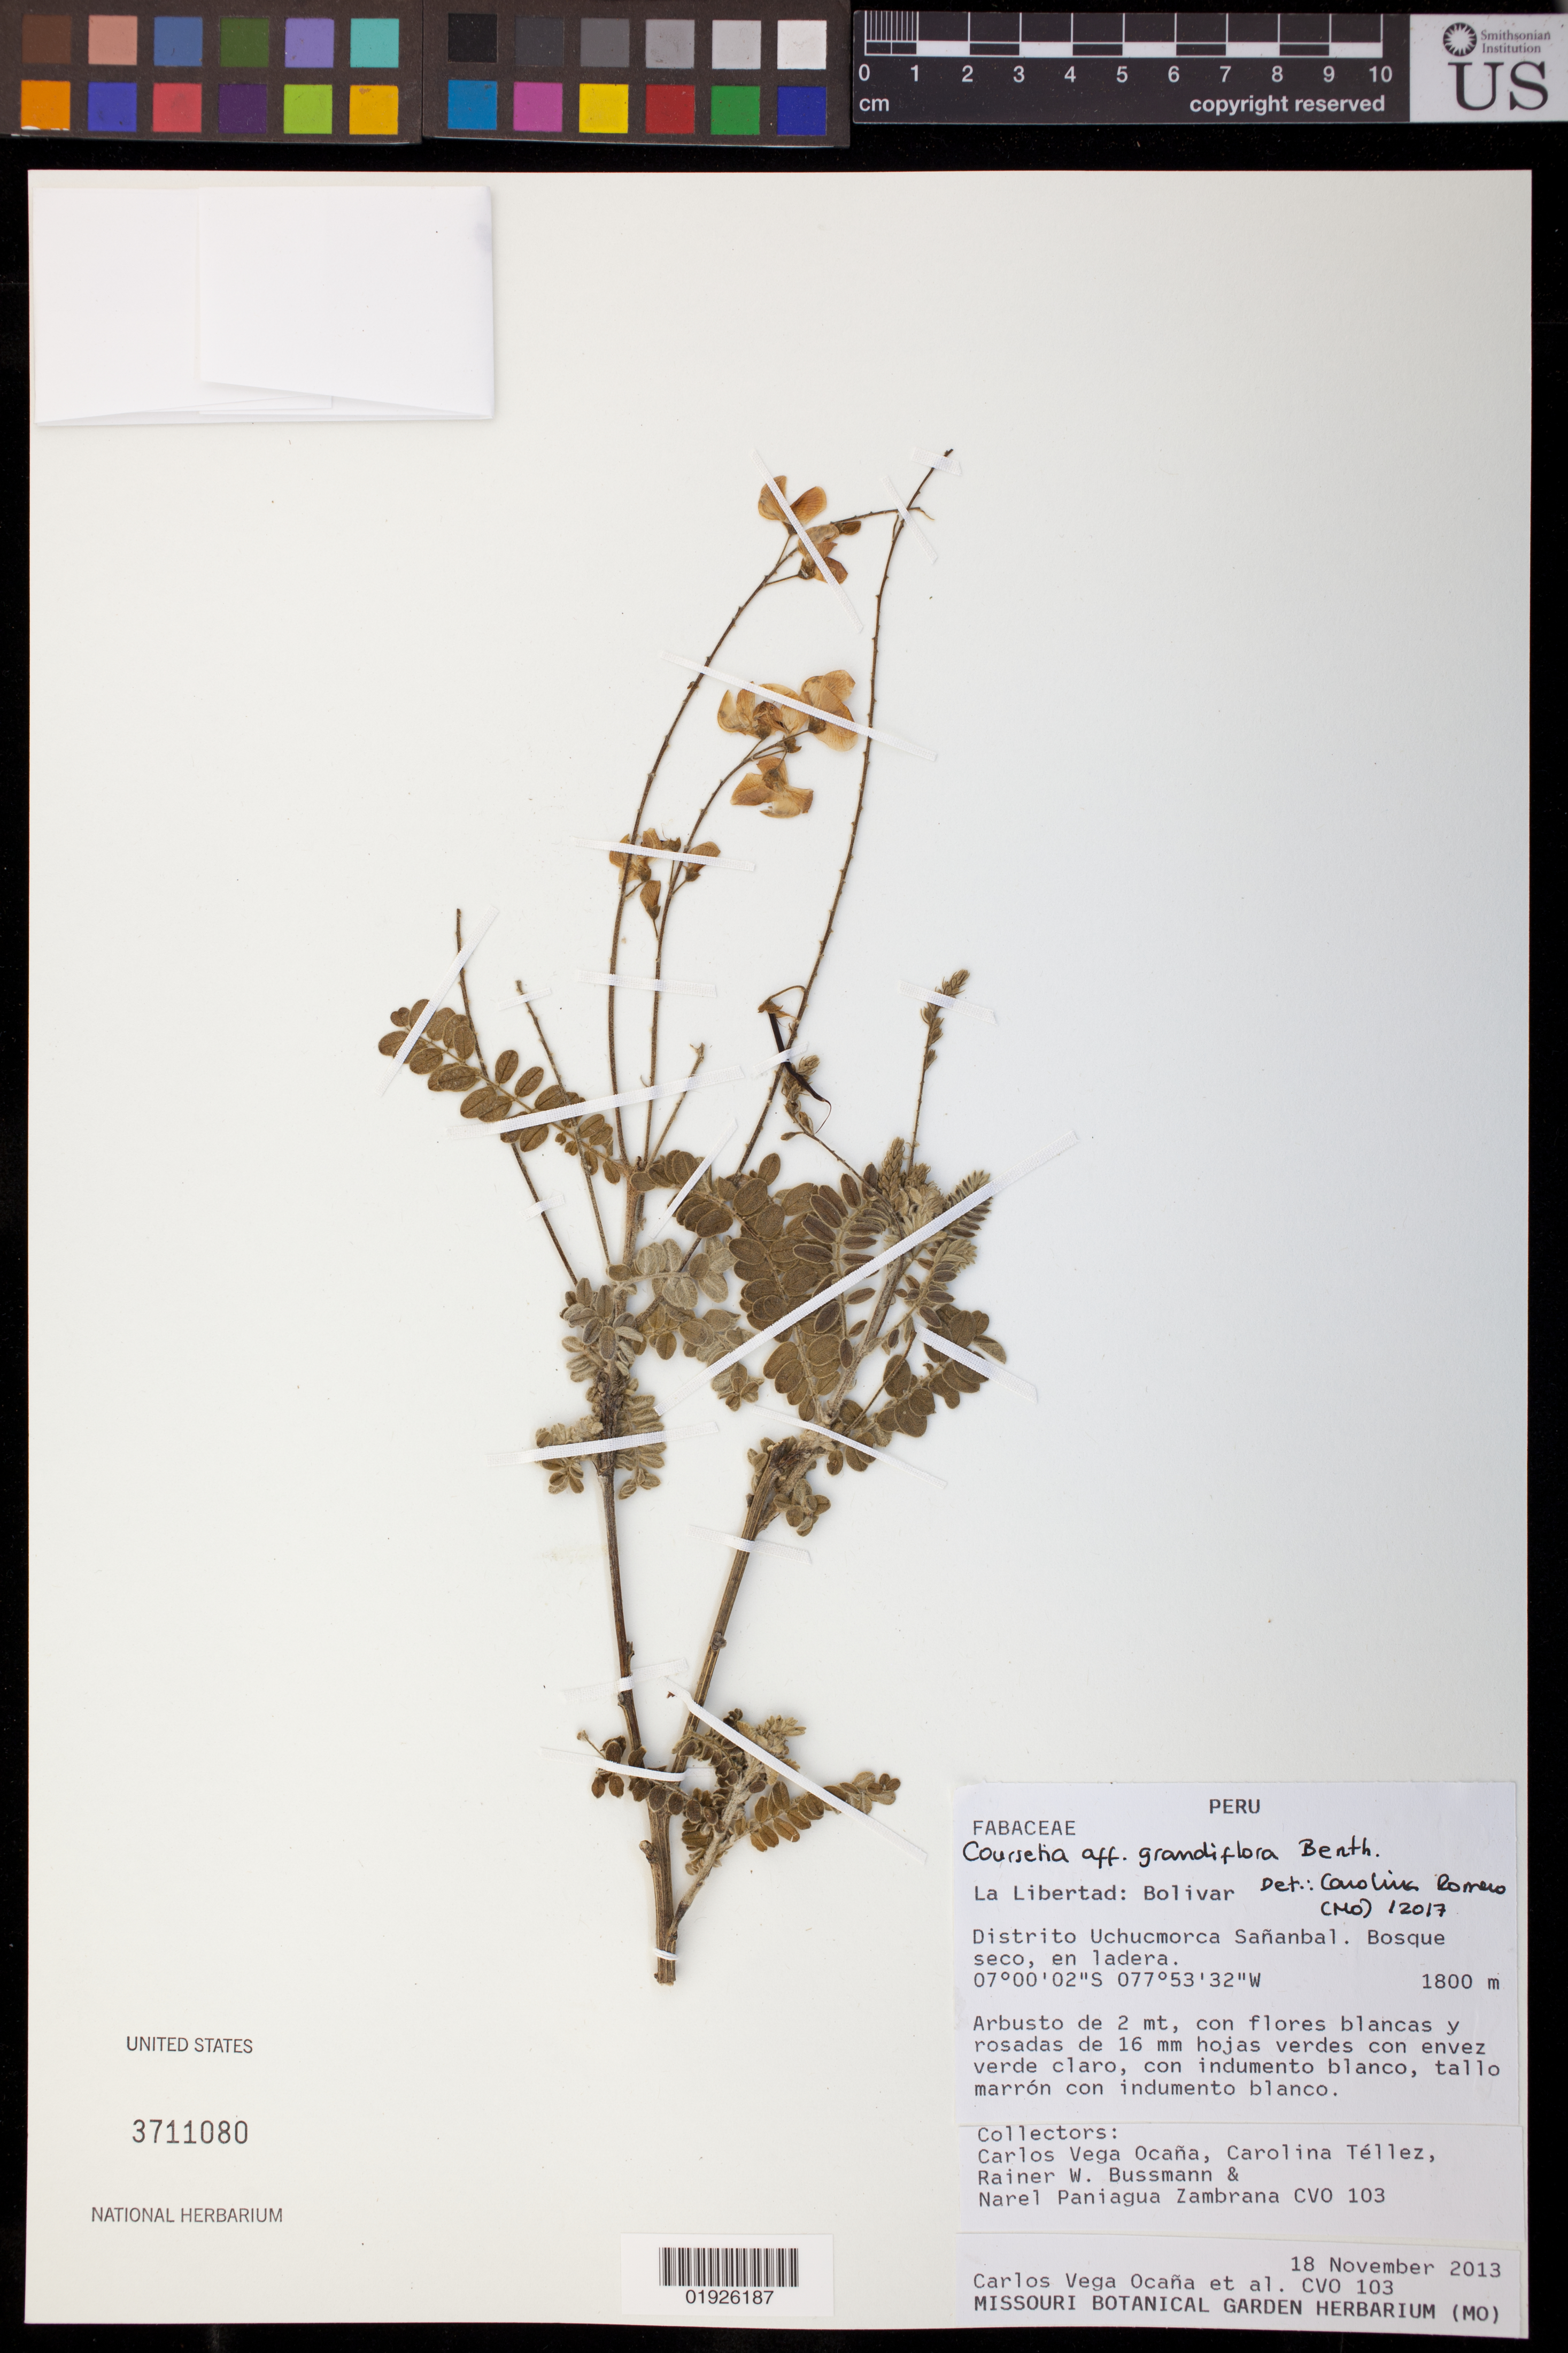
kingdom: Plantae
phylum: Tracheophyta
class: Magnoliopsida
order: Fabales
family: Fabaceae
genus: Coursetia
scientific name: Coursetia grandiflora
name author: Benth.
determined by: Romero, Carolina, (MO), Missouri Botanical Garden (UNITED STATES)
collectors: C. Vega Ocaña, C. Téllez, R. W. Bussmann & N. Paniagua Zambrana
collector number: CVO 103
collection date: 2013-11-18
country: Peru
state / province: La Libertad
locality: La Libertad: Bolivar, Uchucmorca, Sañambal.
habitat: Bosque seco, en ladera.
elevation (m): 1800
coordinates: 07 00 02 S, 077 53 52 W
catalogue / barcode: US 3711080